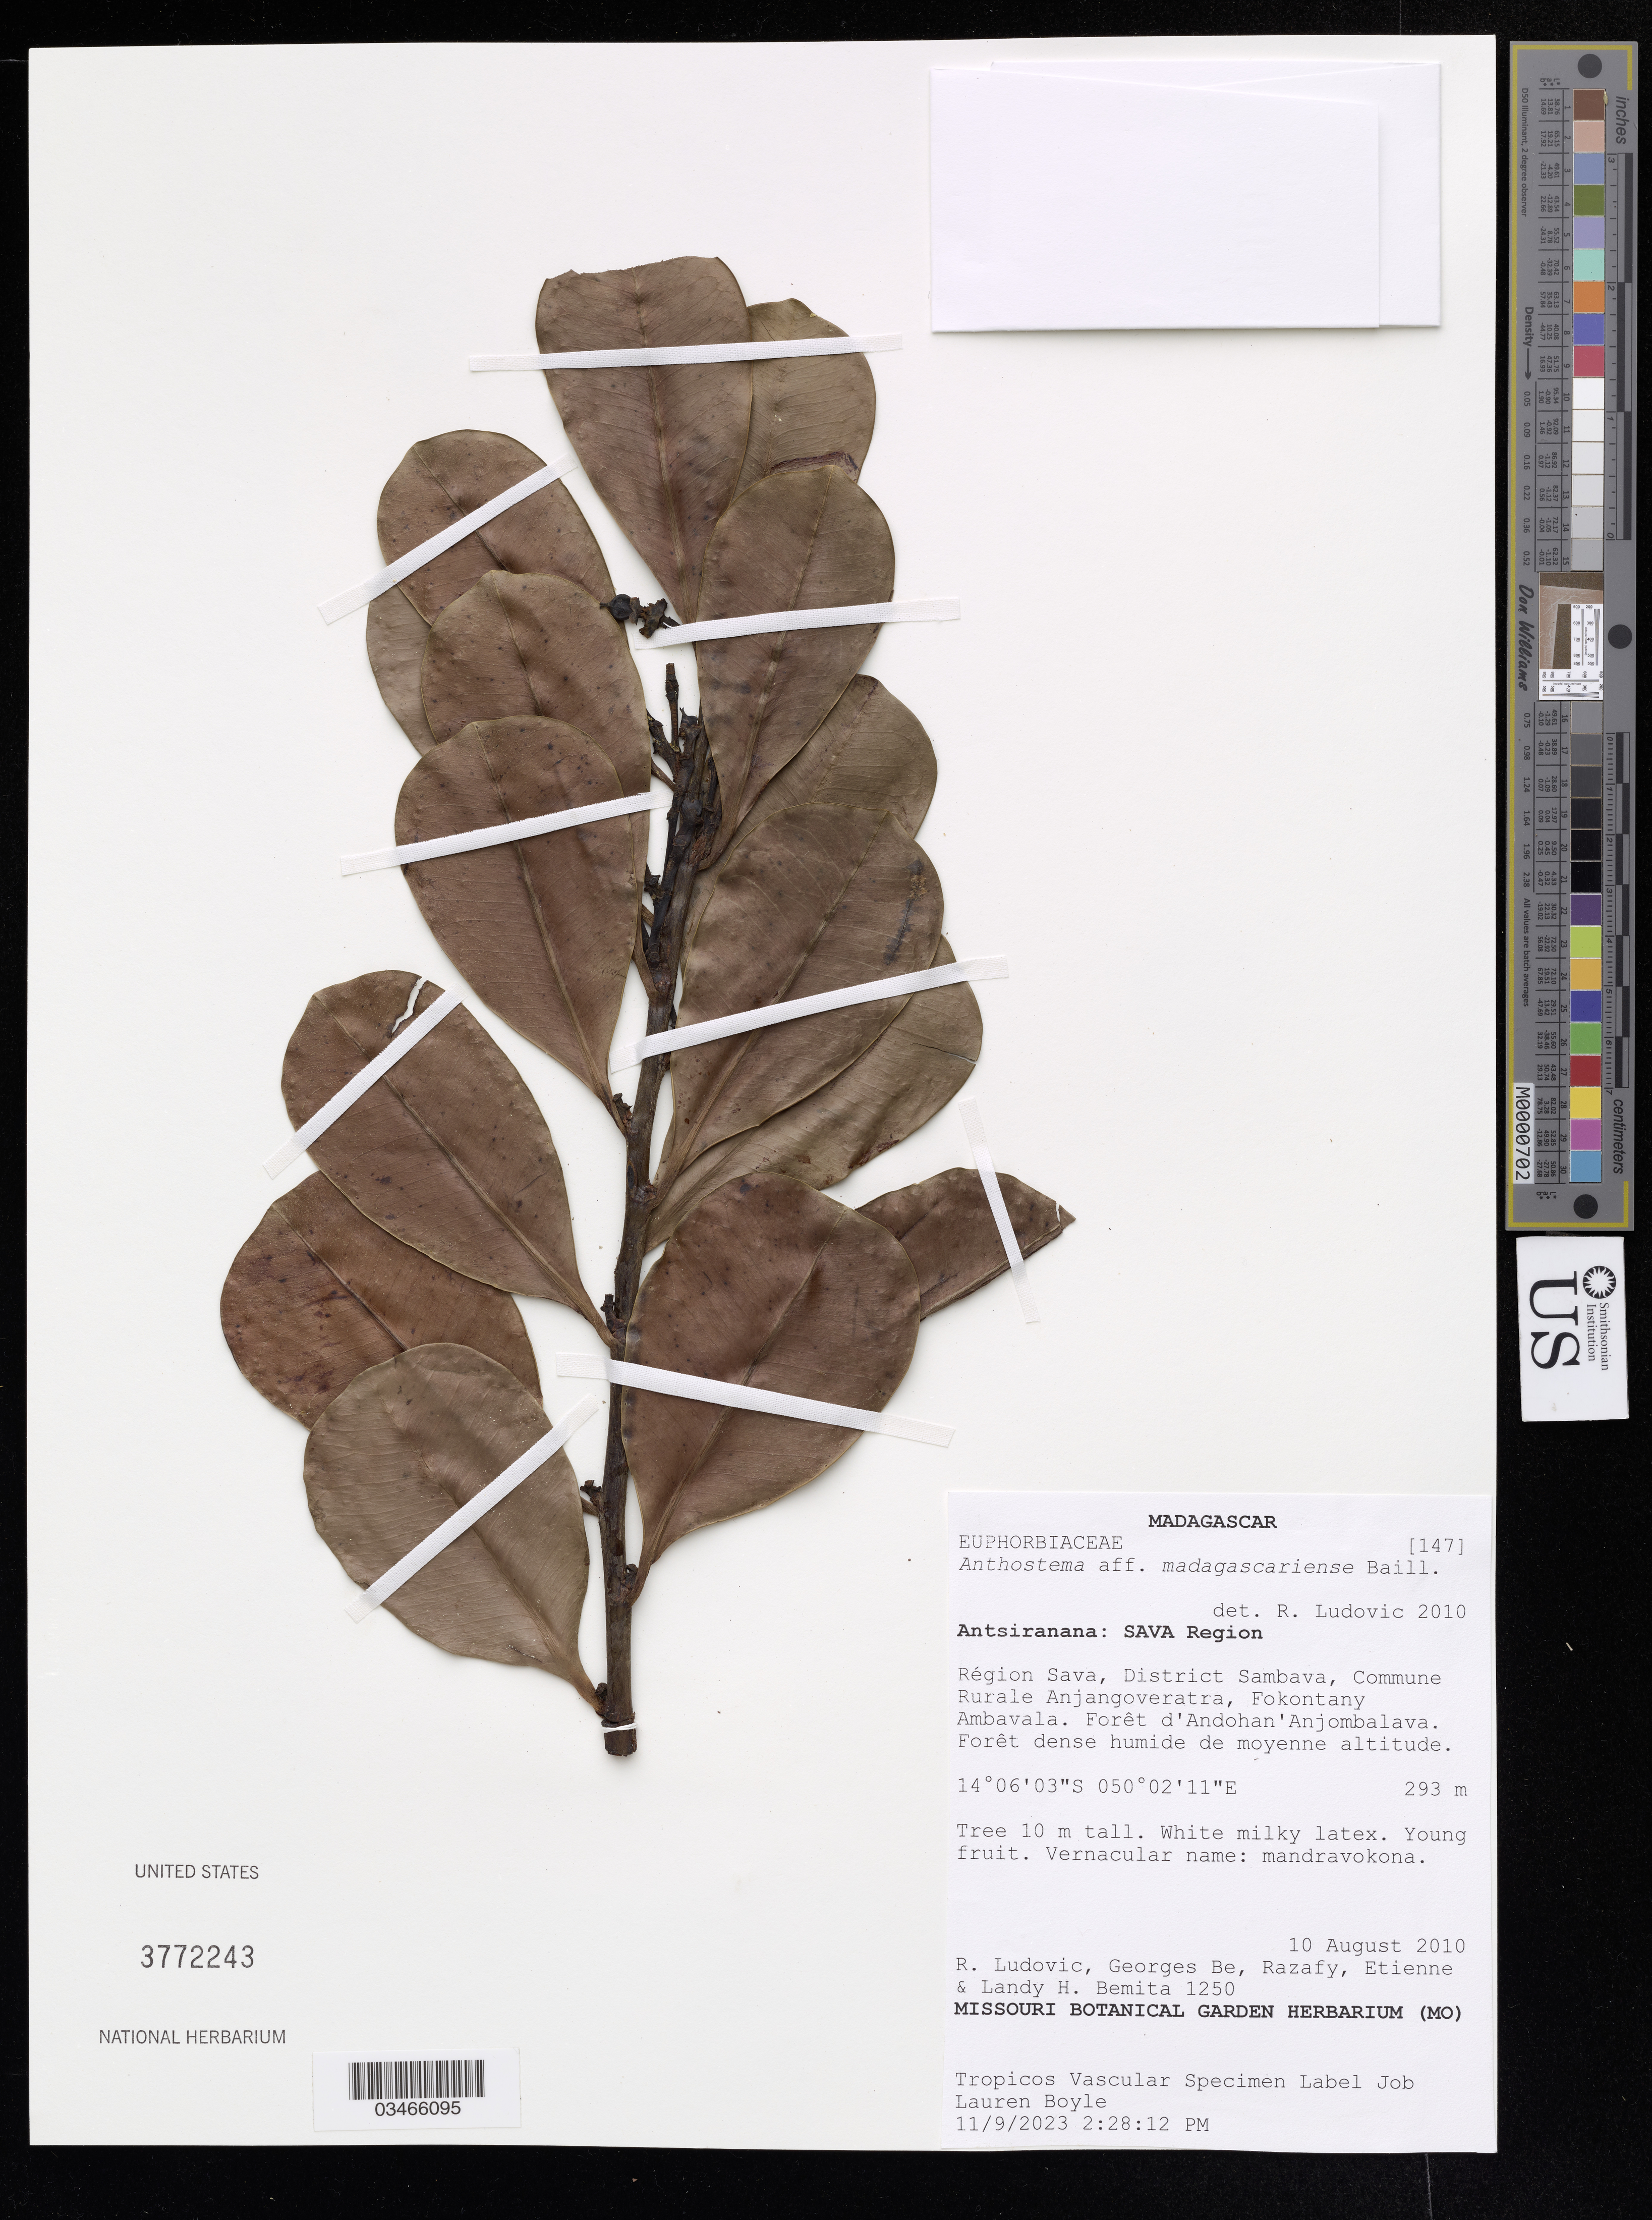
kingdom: Plantae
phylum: Tracheophyta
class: Magnoliopsida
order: Malpighiales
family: Euphorbiaceae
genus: Anthostema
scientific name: Anthostema madagascariense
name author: Baill.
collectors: R. Ludovic, G. Be, Razafy & Etienne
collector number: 1250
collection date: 2010-08-10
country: Madagascar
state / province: Antsiranana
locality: Sava Region, Région Sava, District Sambava, Commune Rurale Anjangoveratra, Fokontany Ambavala.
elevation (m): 293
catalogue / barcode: US 3772243